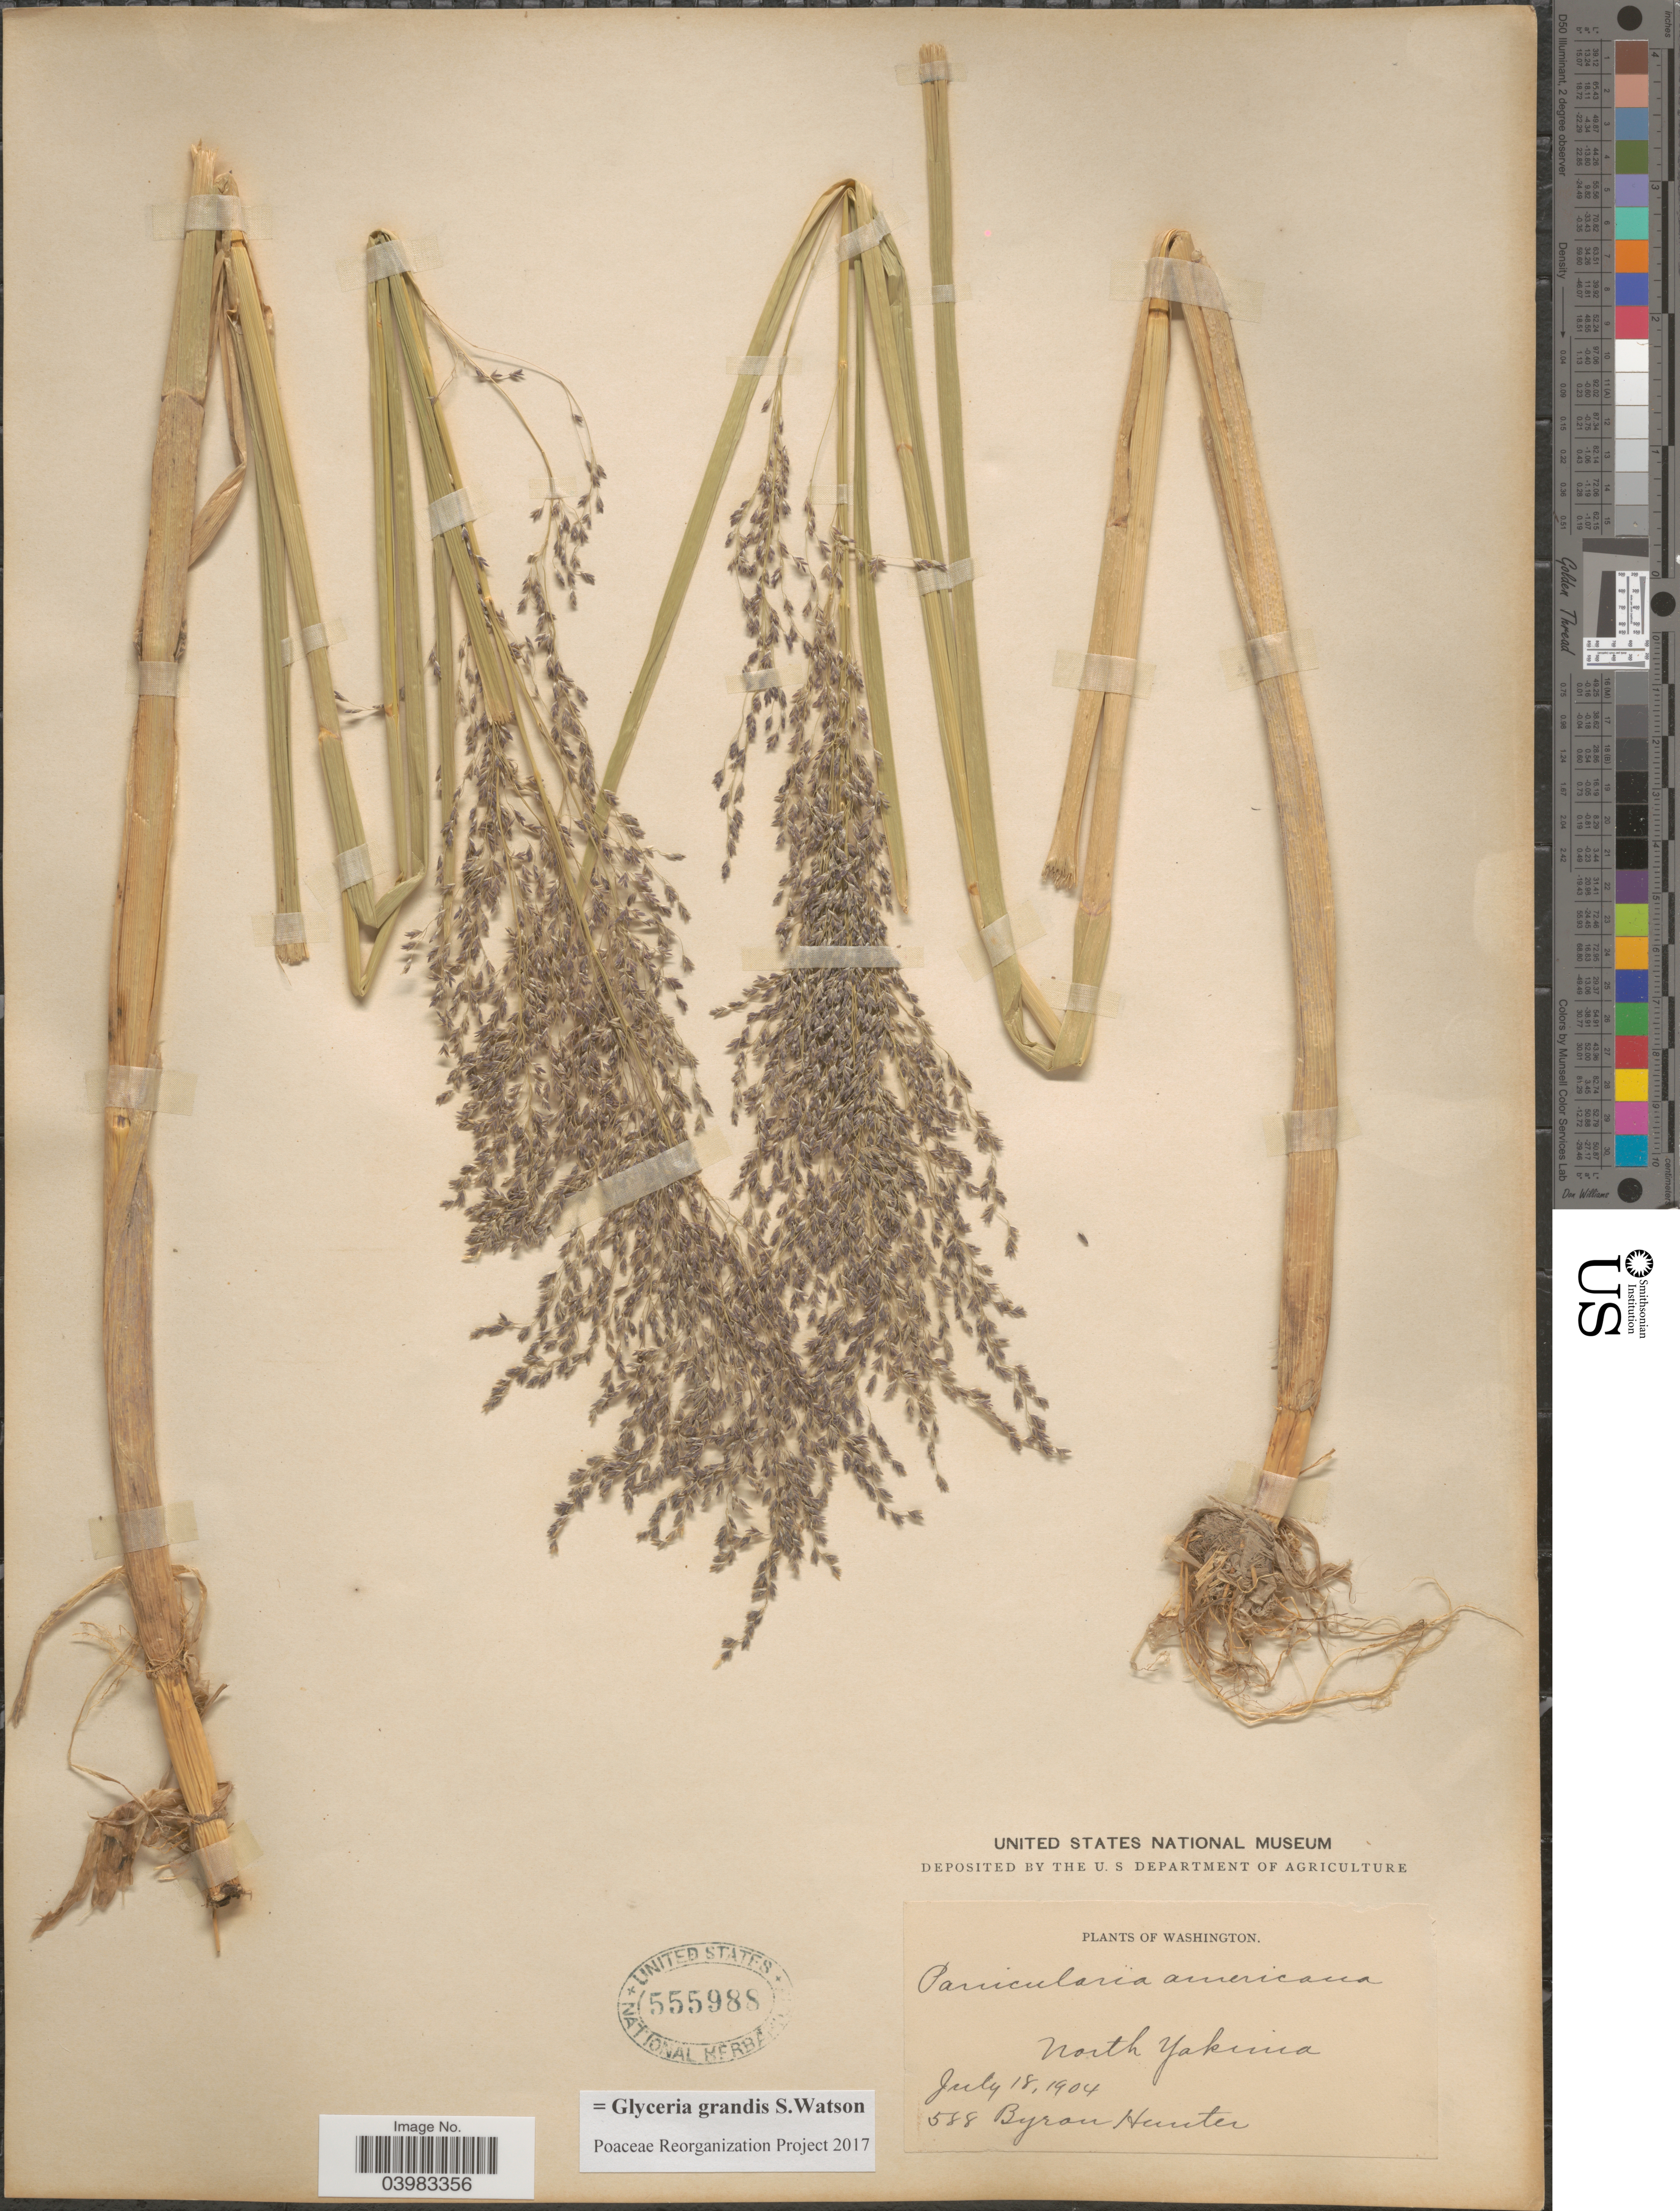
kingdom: Plantae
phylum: Tracheophyta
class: Liliopsida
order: Poales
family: Poaceae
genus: Glyceria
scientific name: Glyceria grandis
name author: S. Watson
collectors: B. Hunter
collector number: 588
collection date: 1904-07-18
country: United States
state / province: Washington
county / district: Yakima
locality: North Yakima.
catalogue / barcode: US 555988